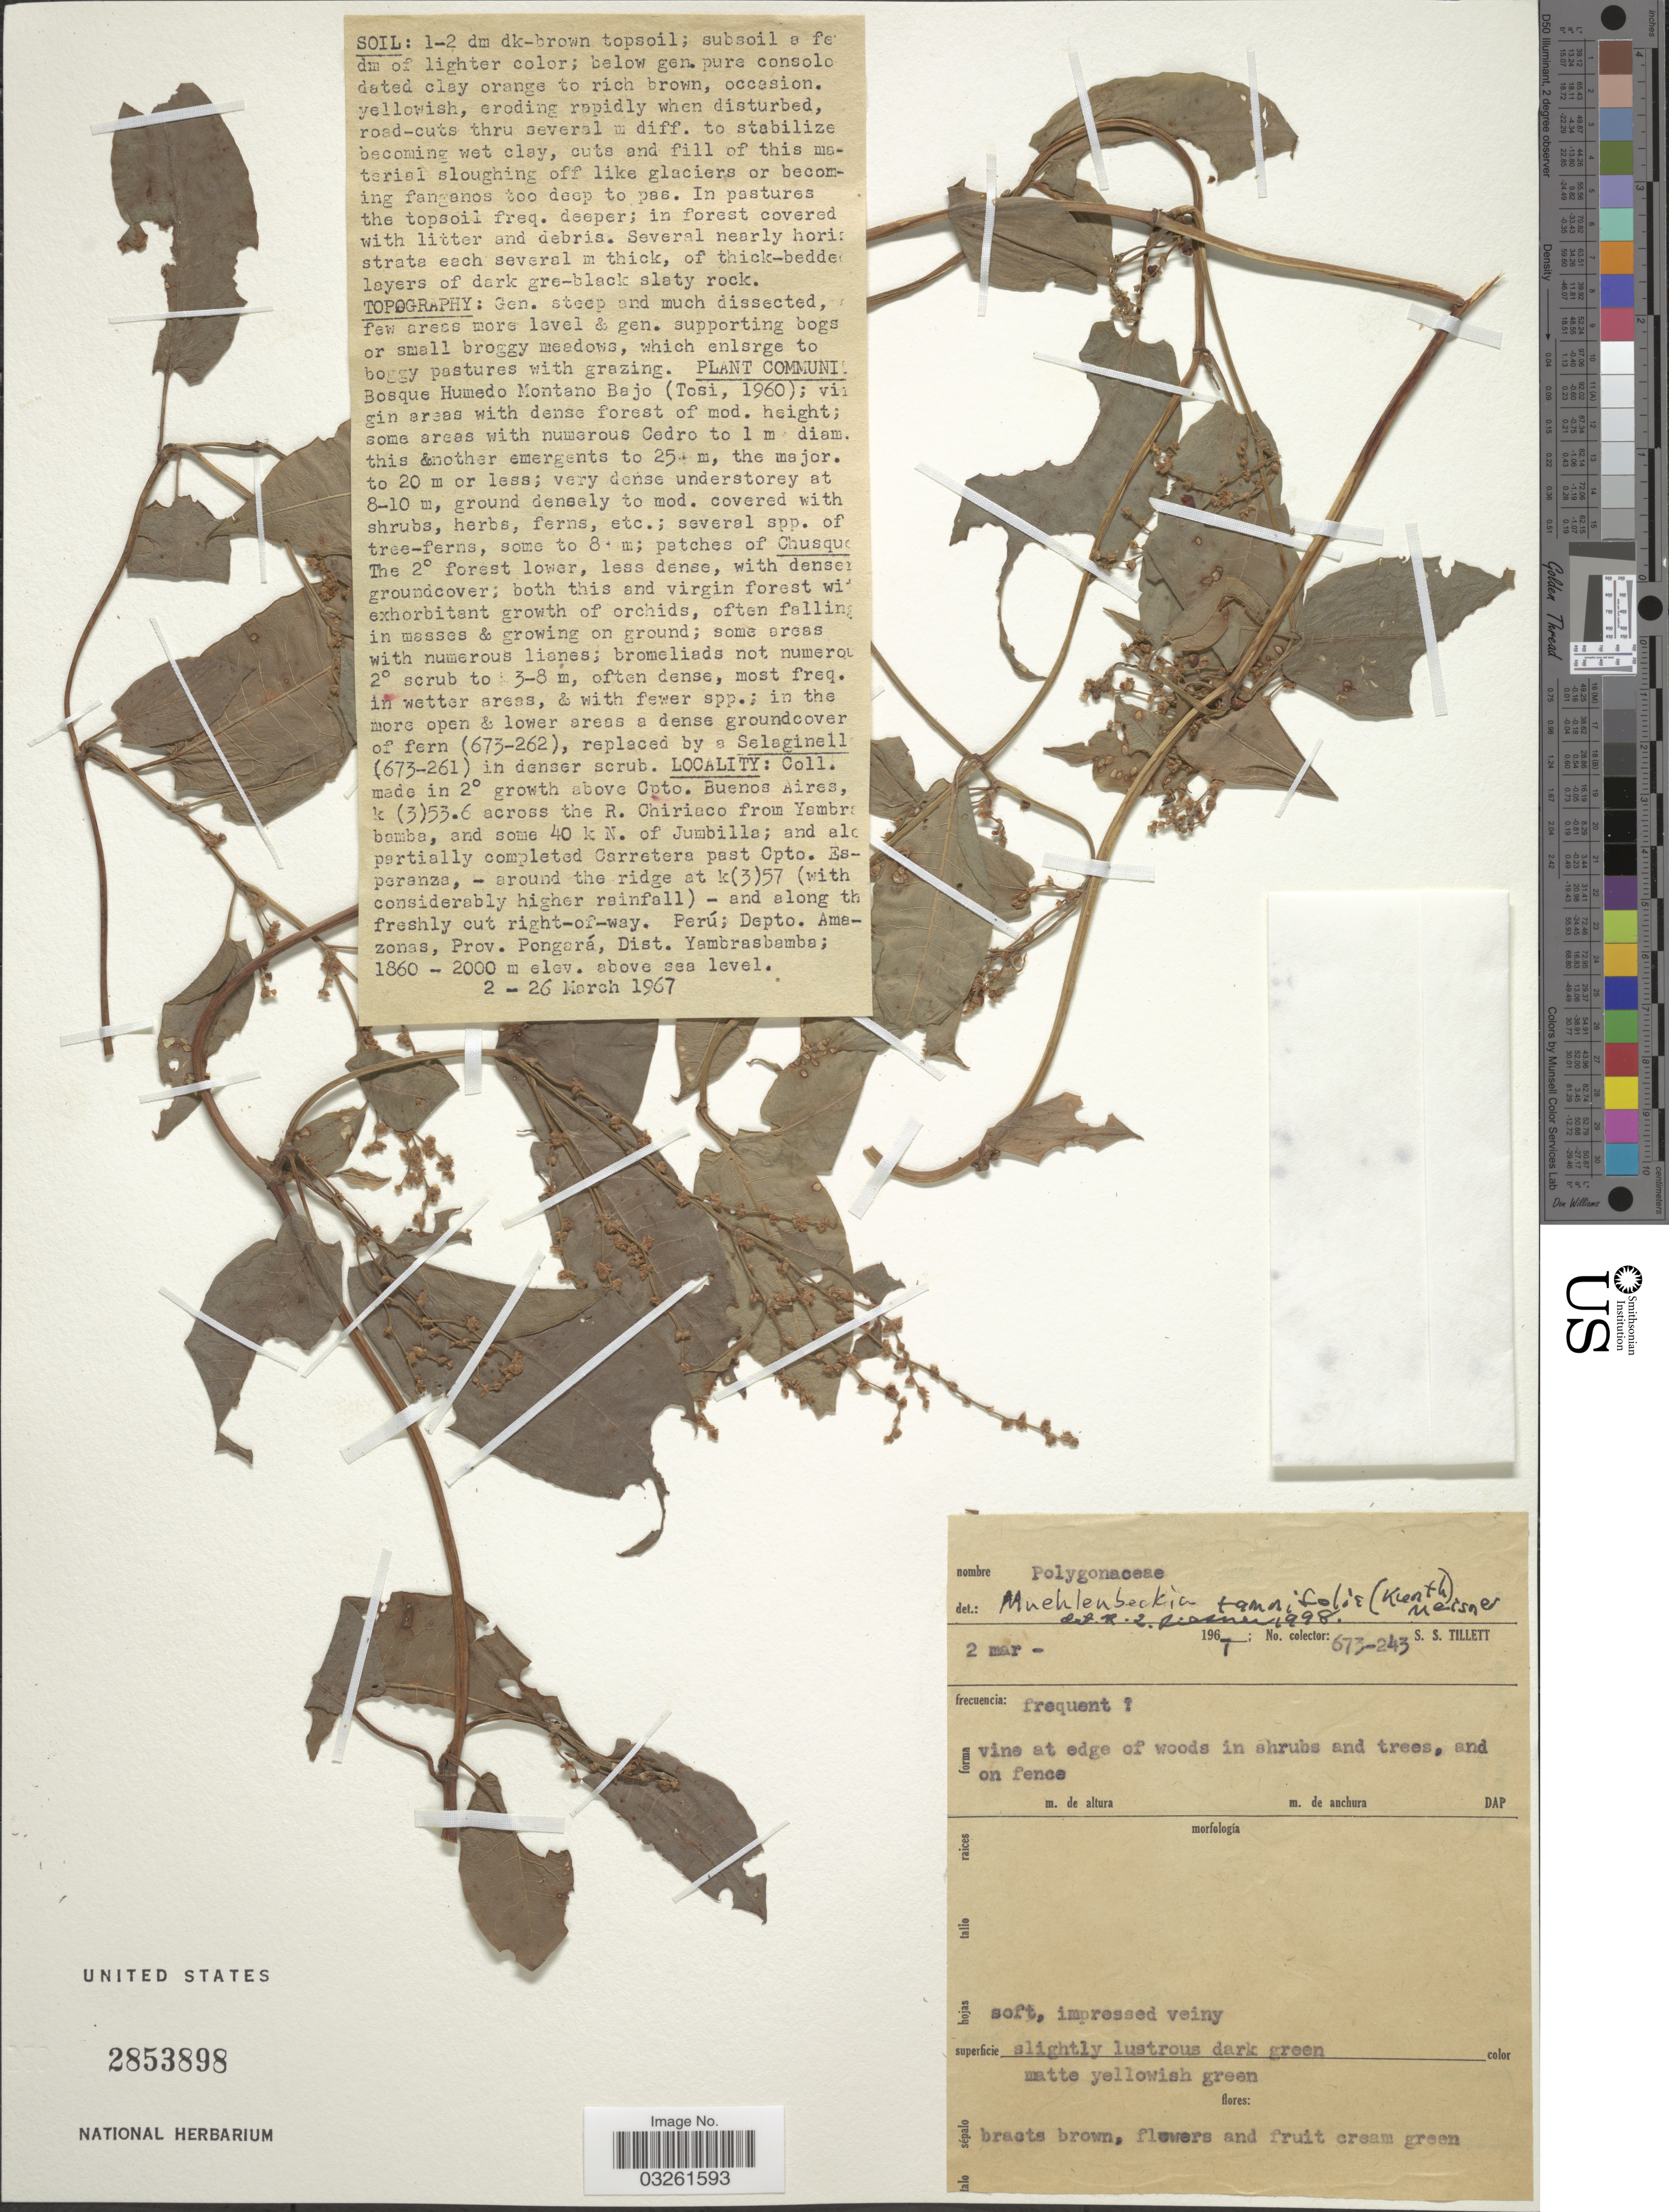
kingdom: Plantae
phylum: Tracheophyta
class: Magnoliopsida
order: Caryophyllales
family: Polygonaceae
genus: Muehlenbeckia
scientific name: Muehlenbeckia tamnifolia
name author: (Kunth) Meisn.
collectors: S. S. Tillett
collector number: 673-243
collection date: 1961-03-02/1967-03-26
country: Peru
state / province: Amazonas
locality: Made in 2° growth above Cpto. Buenos Aires, k (3) 53.6 across the R. Chiriaco from Yambrabamba, and some 40 K N. of Jumbilla; and along partially completed Carretera past Cpto. Esperanza, - around the ridge at K (3)57 (with considerably higher rainfall), Depto. Amazonas, Prov. Pongará, Dist. Yambrasbamba.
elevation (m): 1860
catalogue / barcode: US 2853898